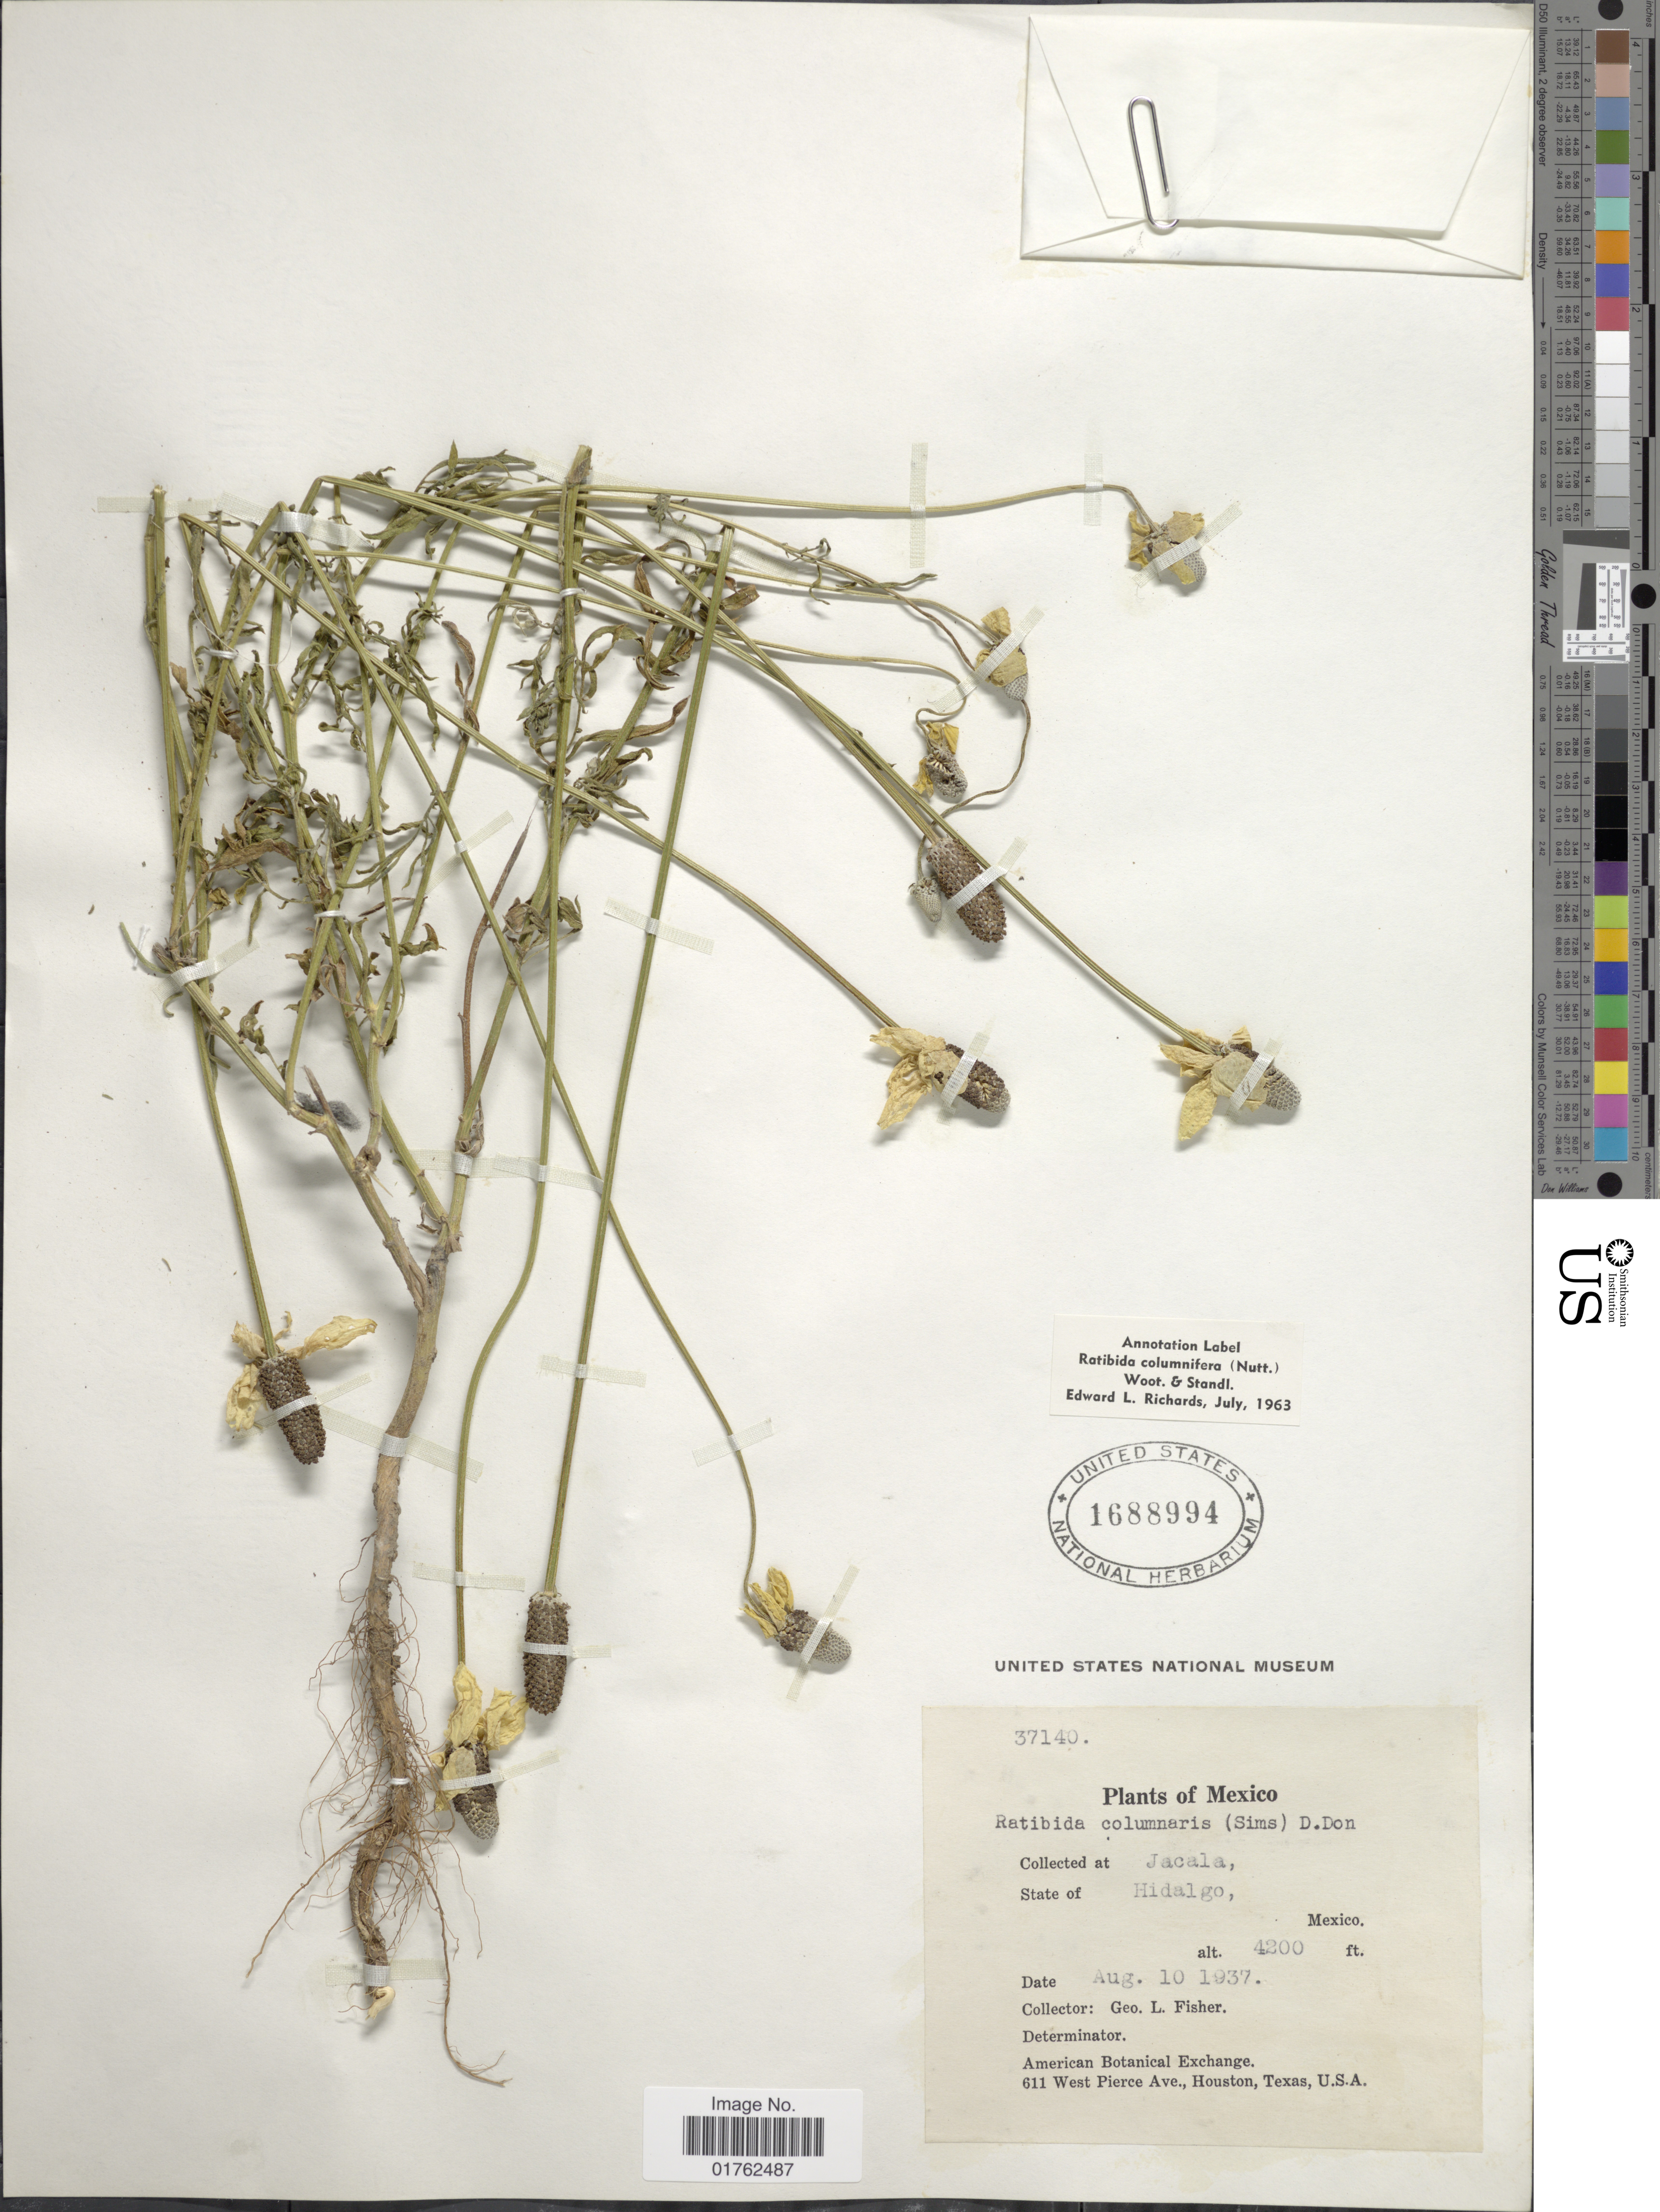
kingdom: Plantae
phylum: Tracheophyta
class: Magnoliopsida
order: Asterales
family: Asteraceae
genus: Ratibida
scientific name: Ratibida columnaris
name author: (Pursh) D. Don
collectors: G. L. Fisher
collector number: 37140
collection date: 1937-08-10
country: Mexico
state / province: Hidalgo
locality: Jacala, Mexico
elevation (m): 1280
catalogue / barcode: US 1688994